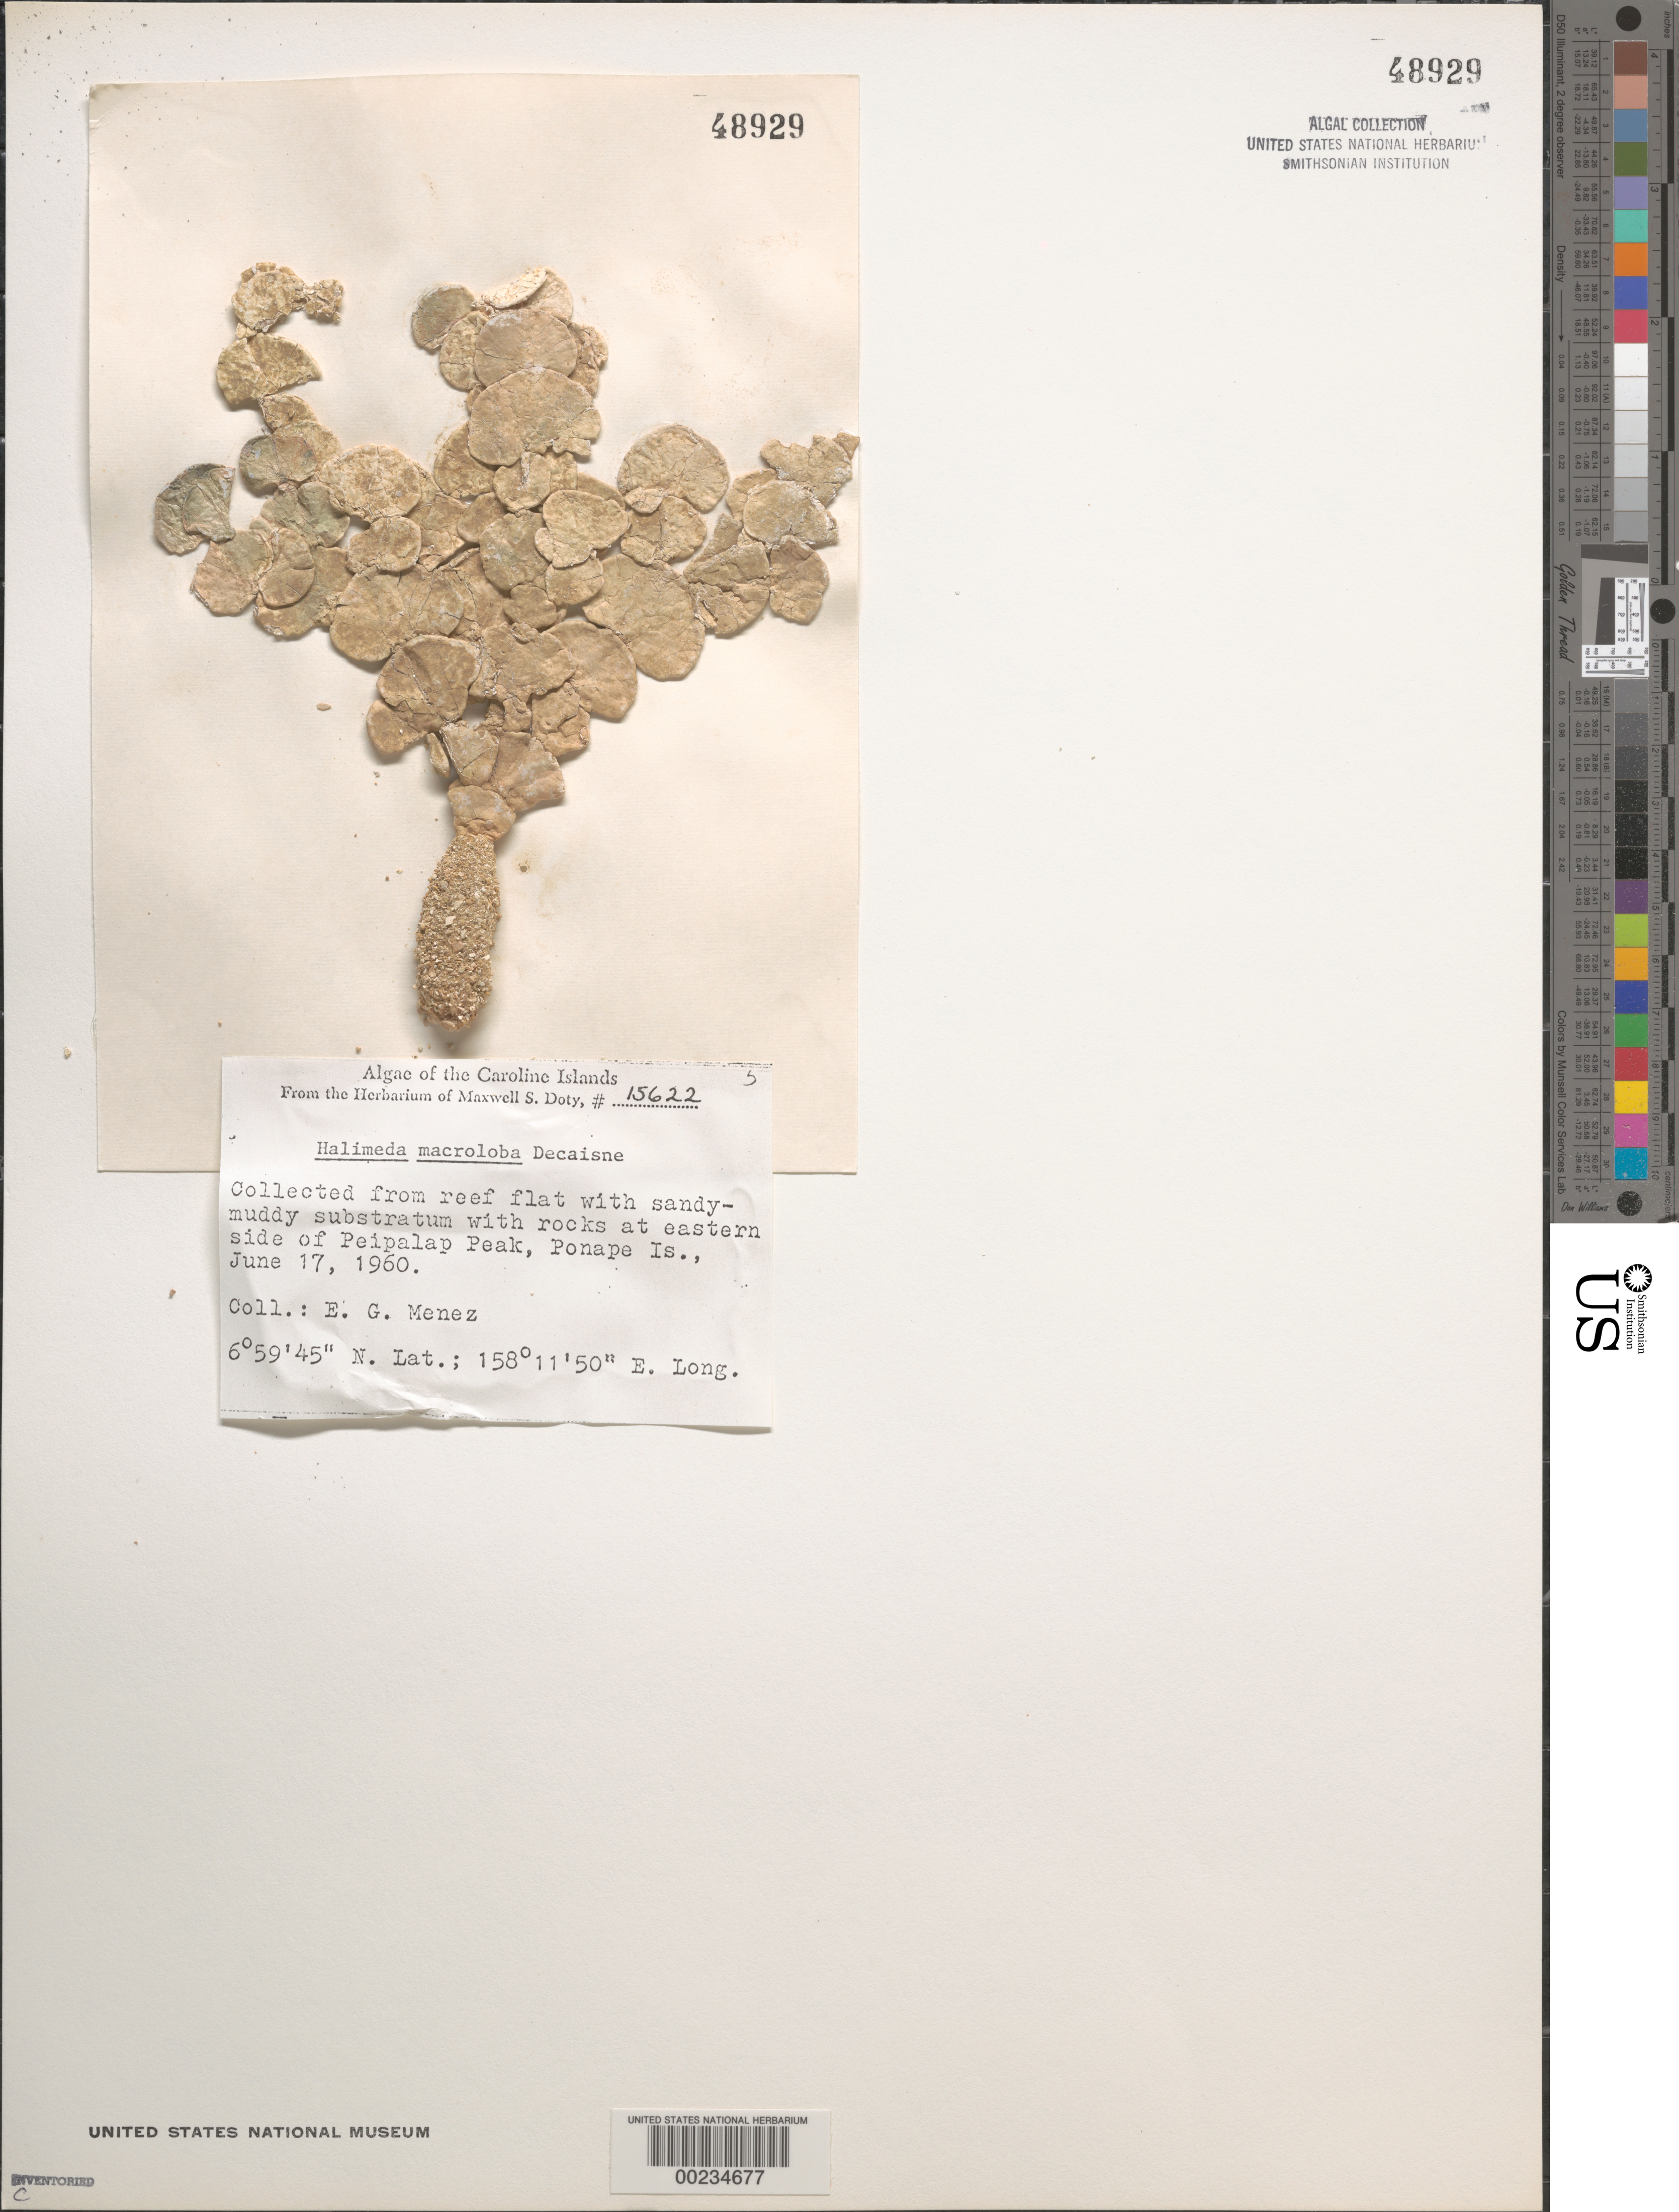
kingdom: Plantae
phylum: Chlorophyta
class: Ulvophyceae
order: Bryopsidales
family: Halimedaceae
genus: Halimeda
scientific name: Halimeda macroloba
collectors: Meñez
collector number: MSD 15622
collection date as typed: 17 Jun 1960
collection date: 1960-06-17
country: Micronesia, Federated States of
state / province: Pohnpei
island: Pohnpei [Ponape]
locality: Peipalap Peak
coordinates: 6 59' 45" N, 158 11' 50" E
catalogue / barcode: US 48929